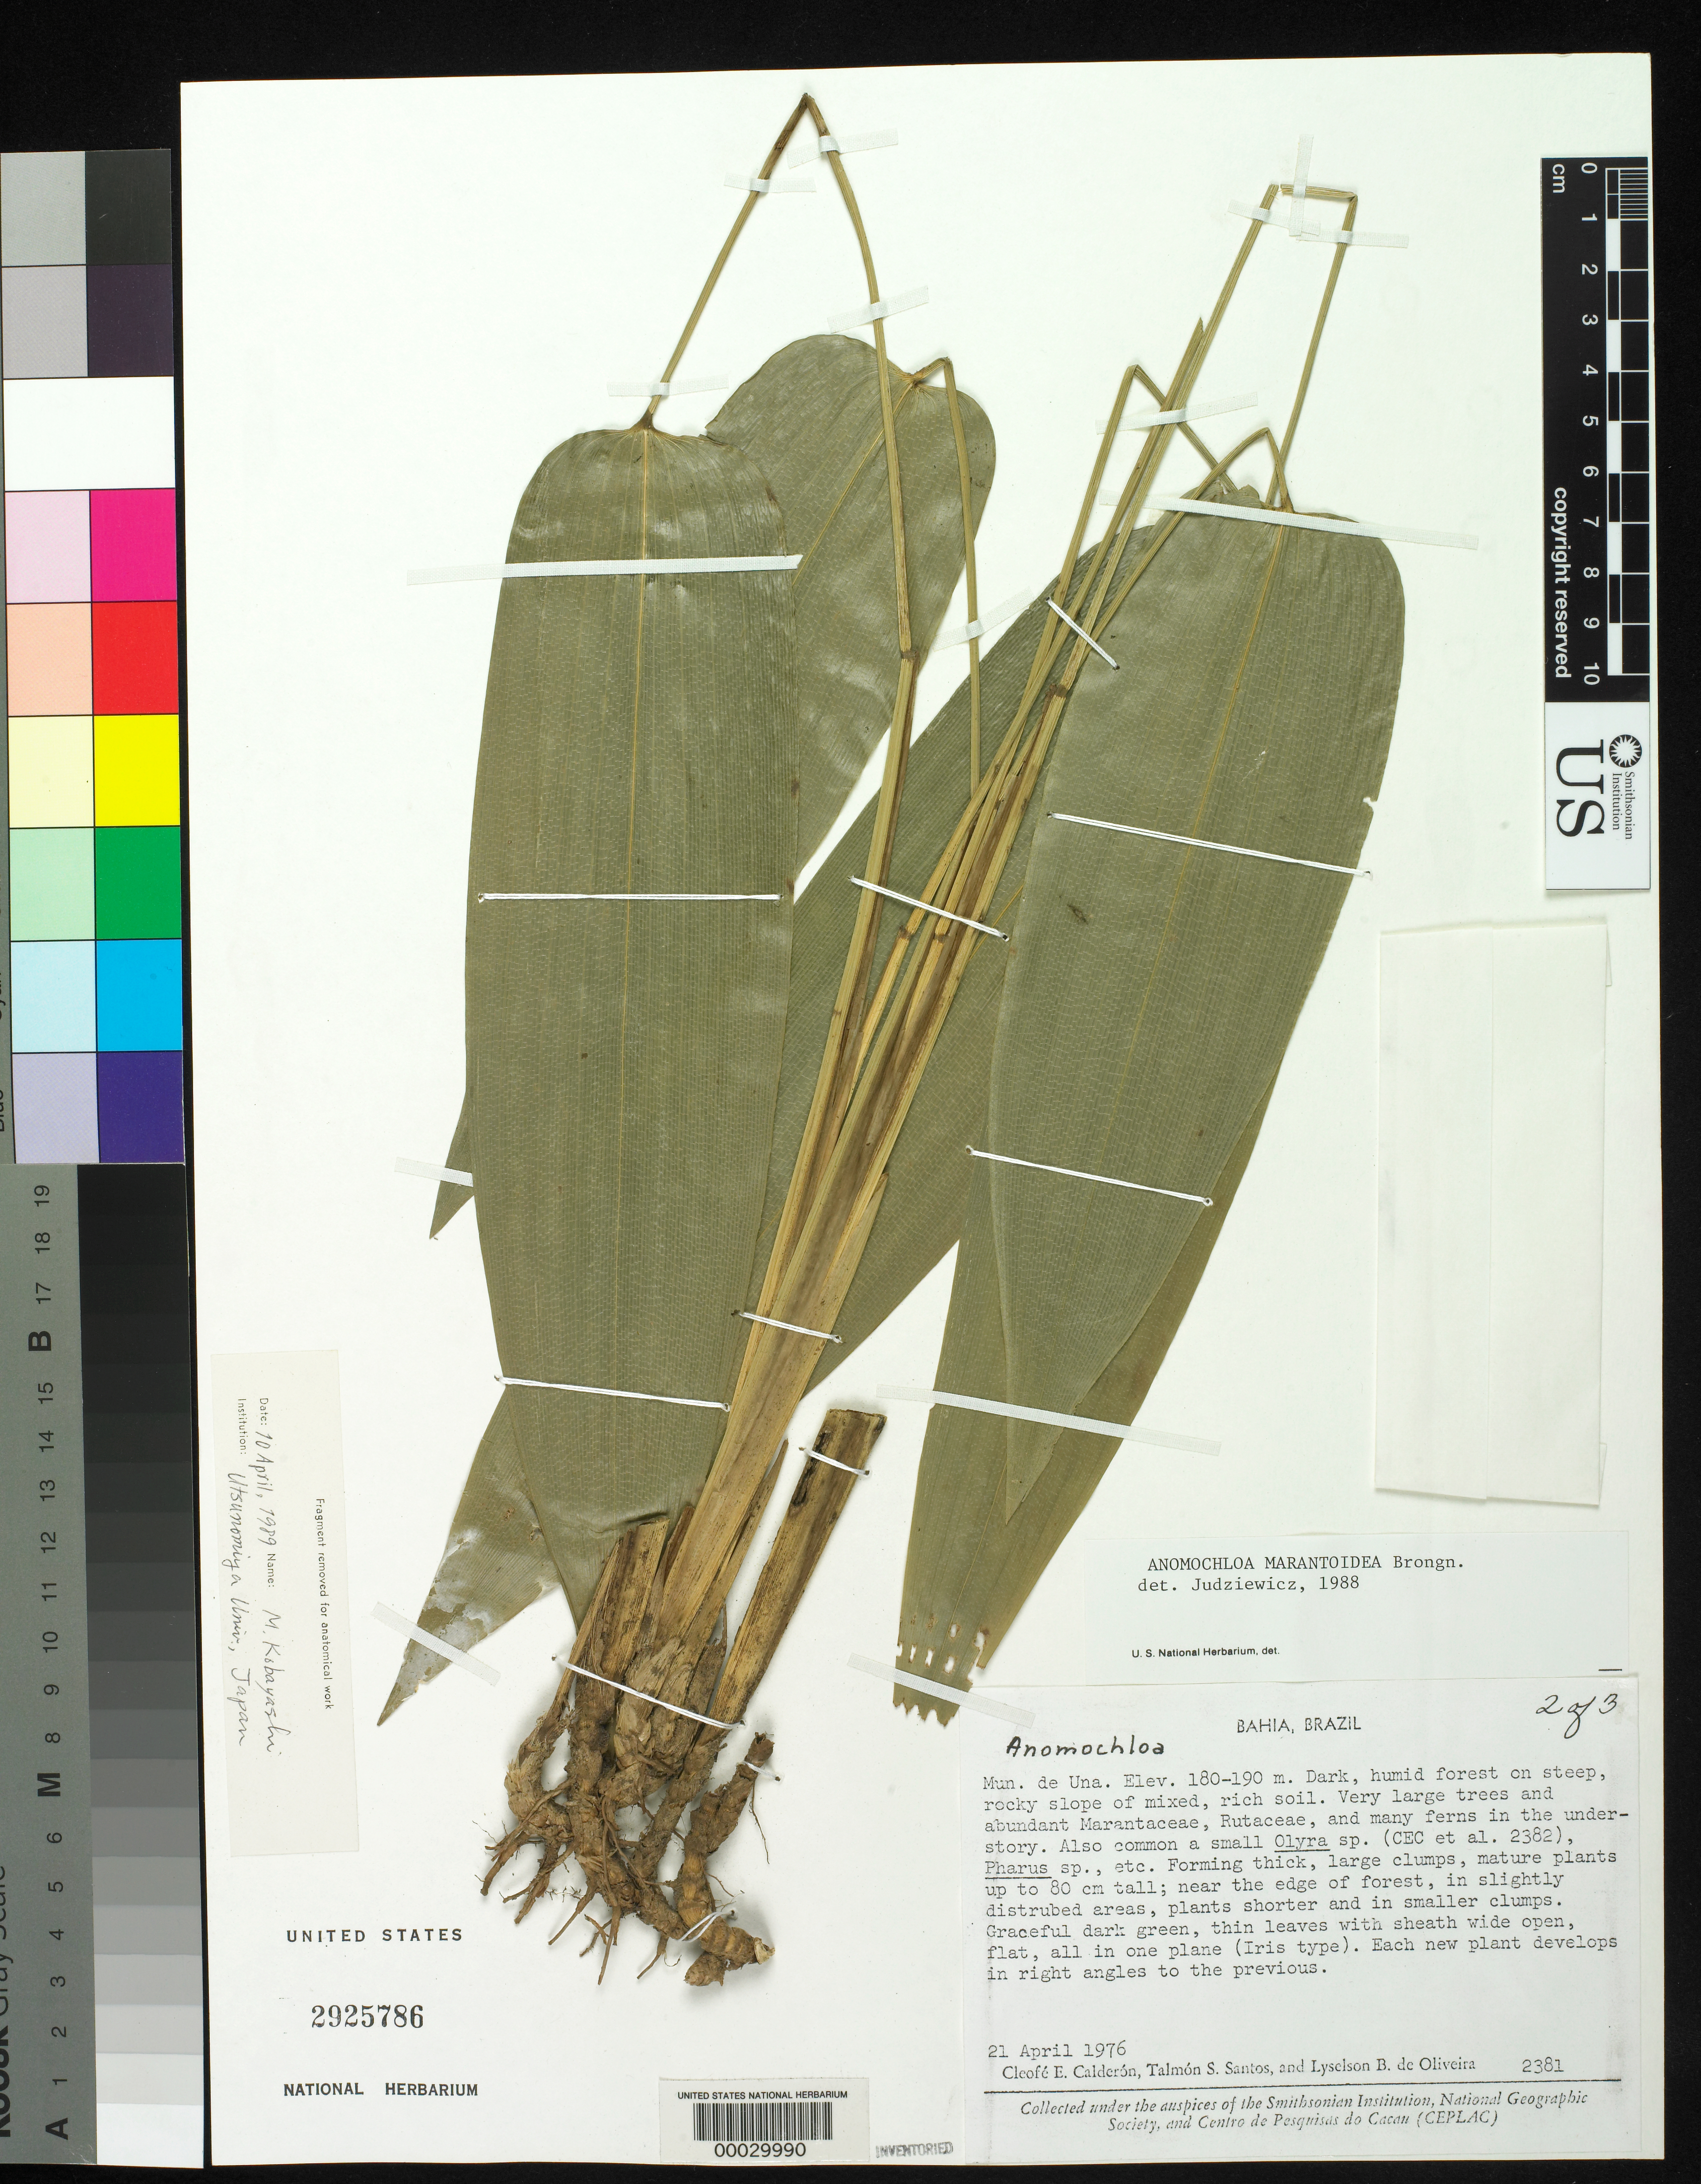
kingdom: Plantae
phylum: Tracheophyta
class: Liliopsida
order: Poales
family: Poaceae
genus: Anomochloa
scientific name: Anomochloa marantoidea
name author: Brongn.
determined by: Judziewicz, E. J.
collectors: C. E. Calderón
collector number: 2381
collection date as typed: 21 Apr 1976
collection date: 1976-04-21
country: Brazil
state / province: Bahia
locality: Una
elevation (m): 180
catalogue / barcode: US 2925786